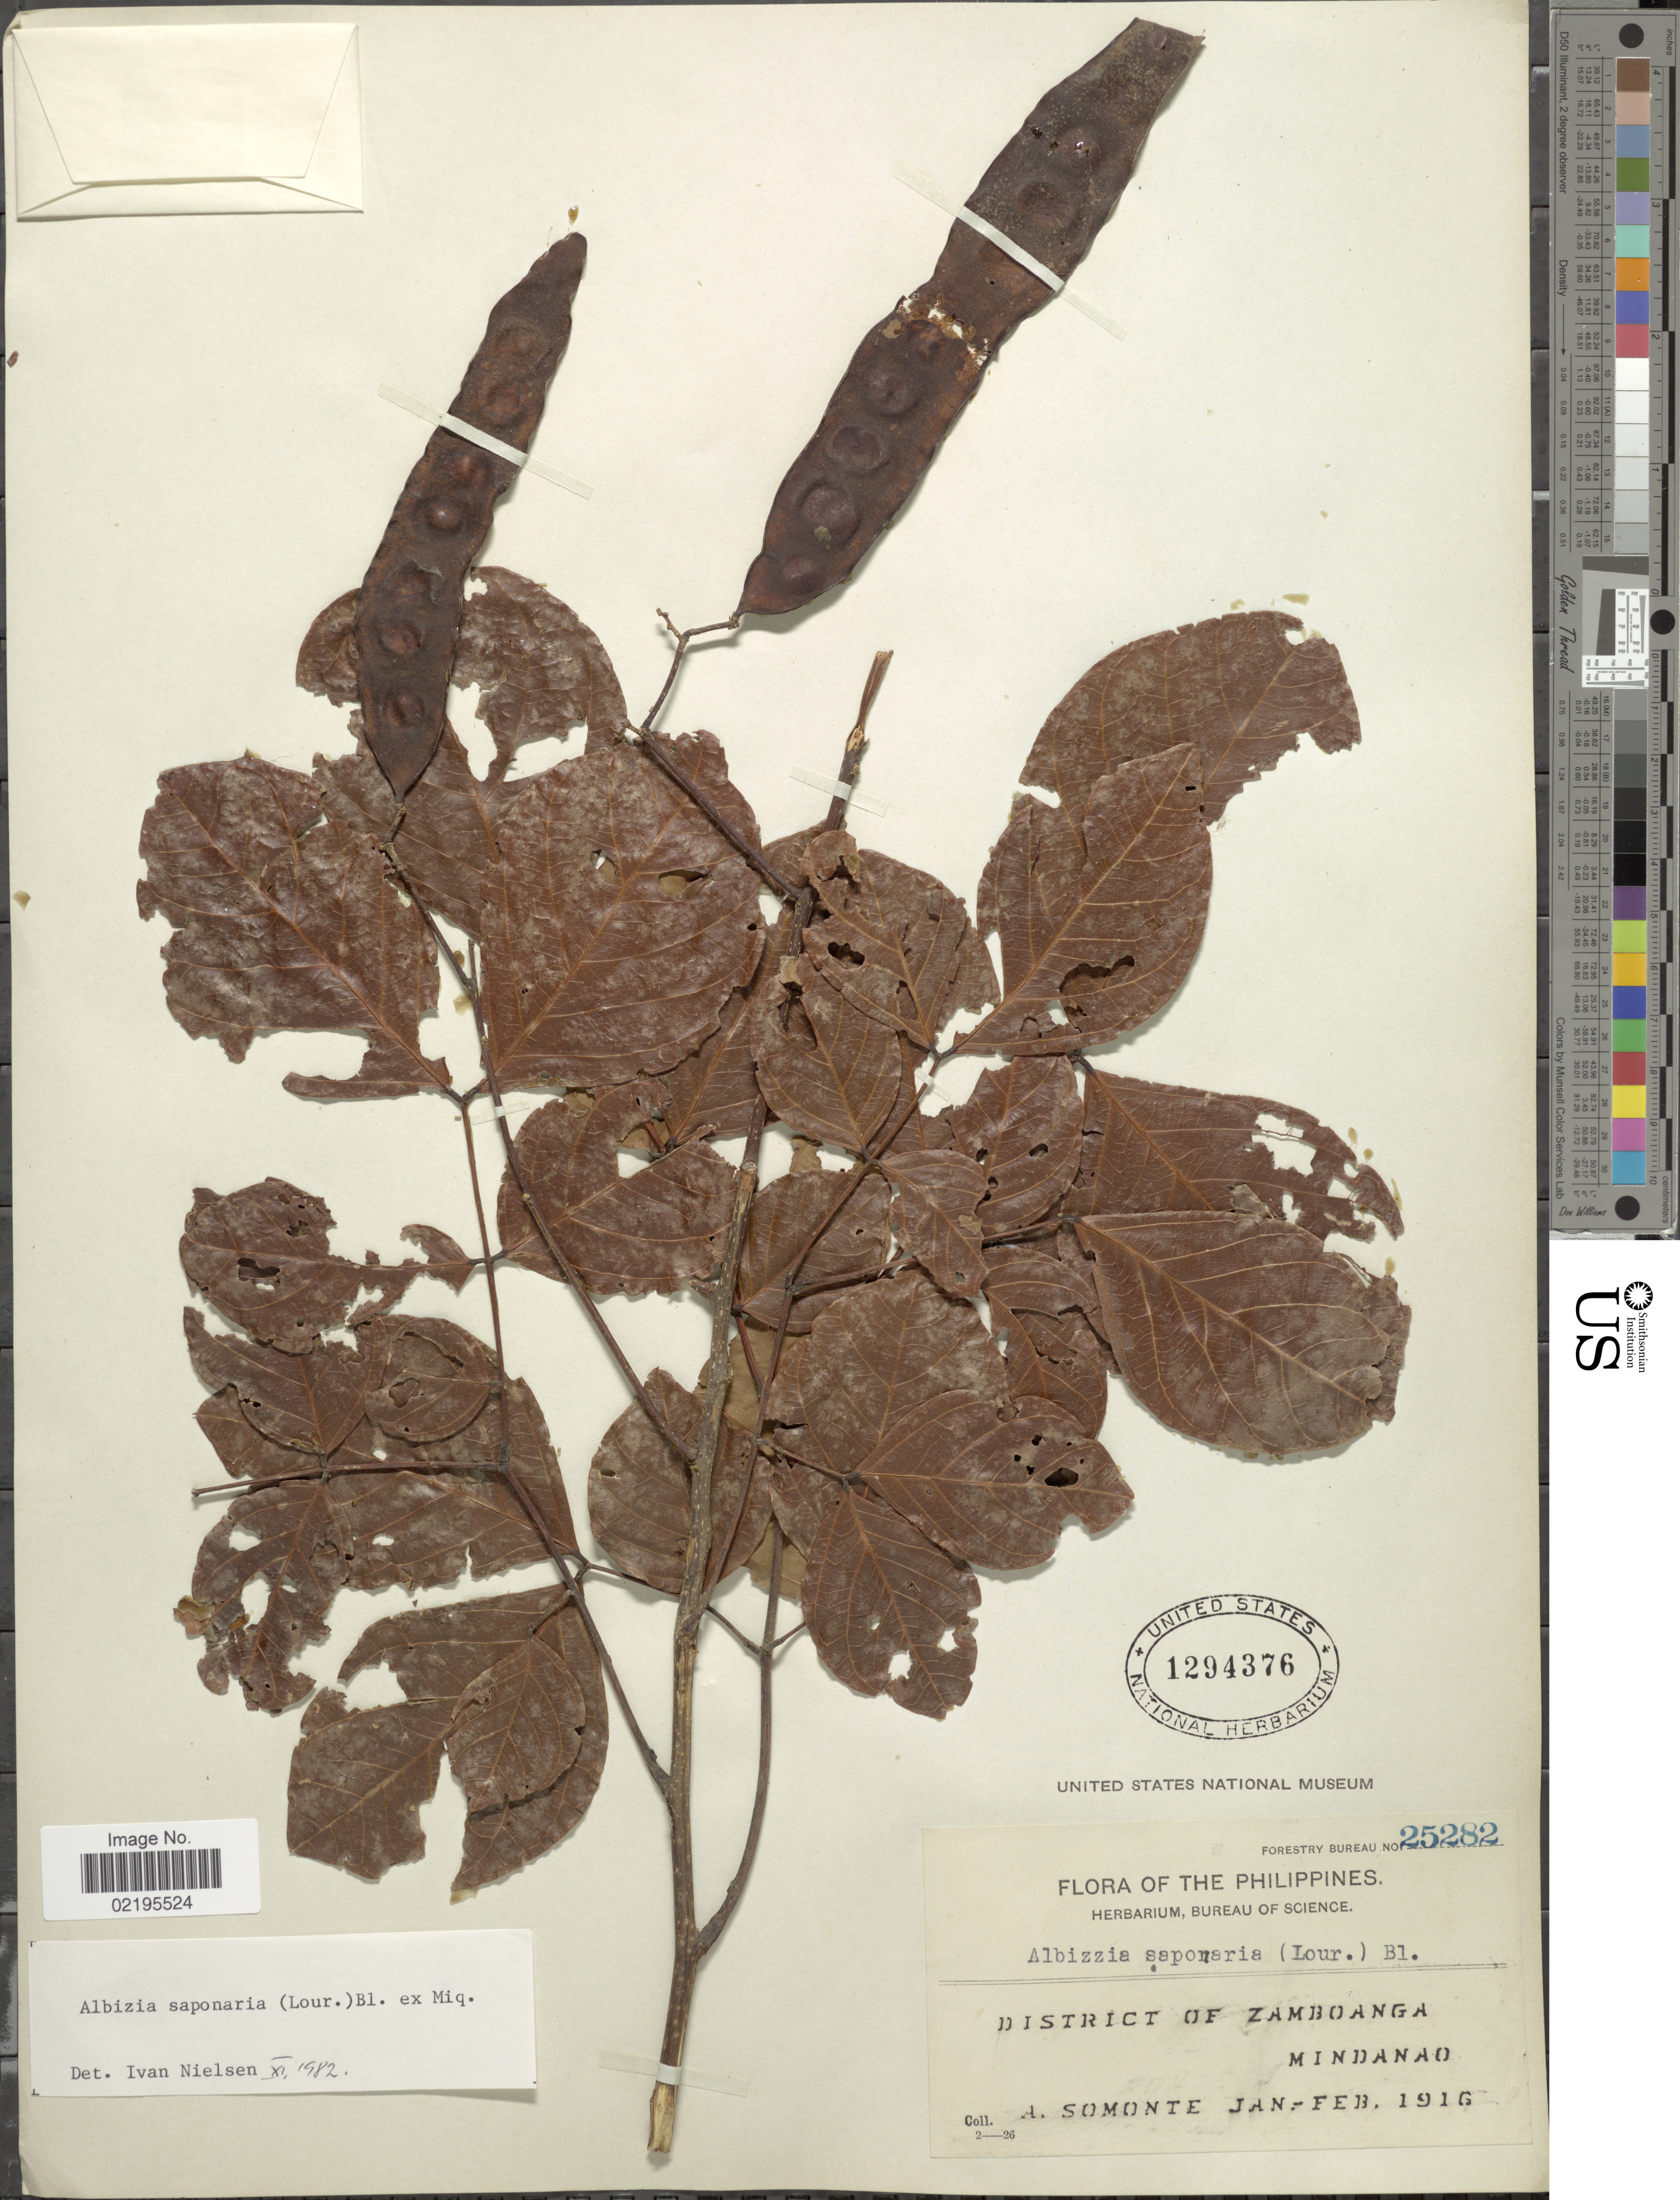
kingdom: Plantae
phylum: Tracheophyta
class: Magnoliopsida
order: Fabales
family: Fabaceae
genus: Albizia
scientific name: Albizia saponaria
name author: (Lour.) Blume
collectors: A. Somonte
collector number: Forestry Bureau 25282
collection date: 1916-01/1916-02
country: Philippines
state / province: Zamboanga Peninsula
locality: District of Zamboanga, Mindanao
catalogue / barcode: US 1294376